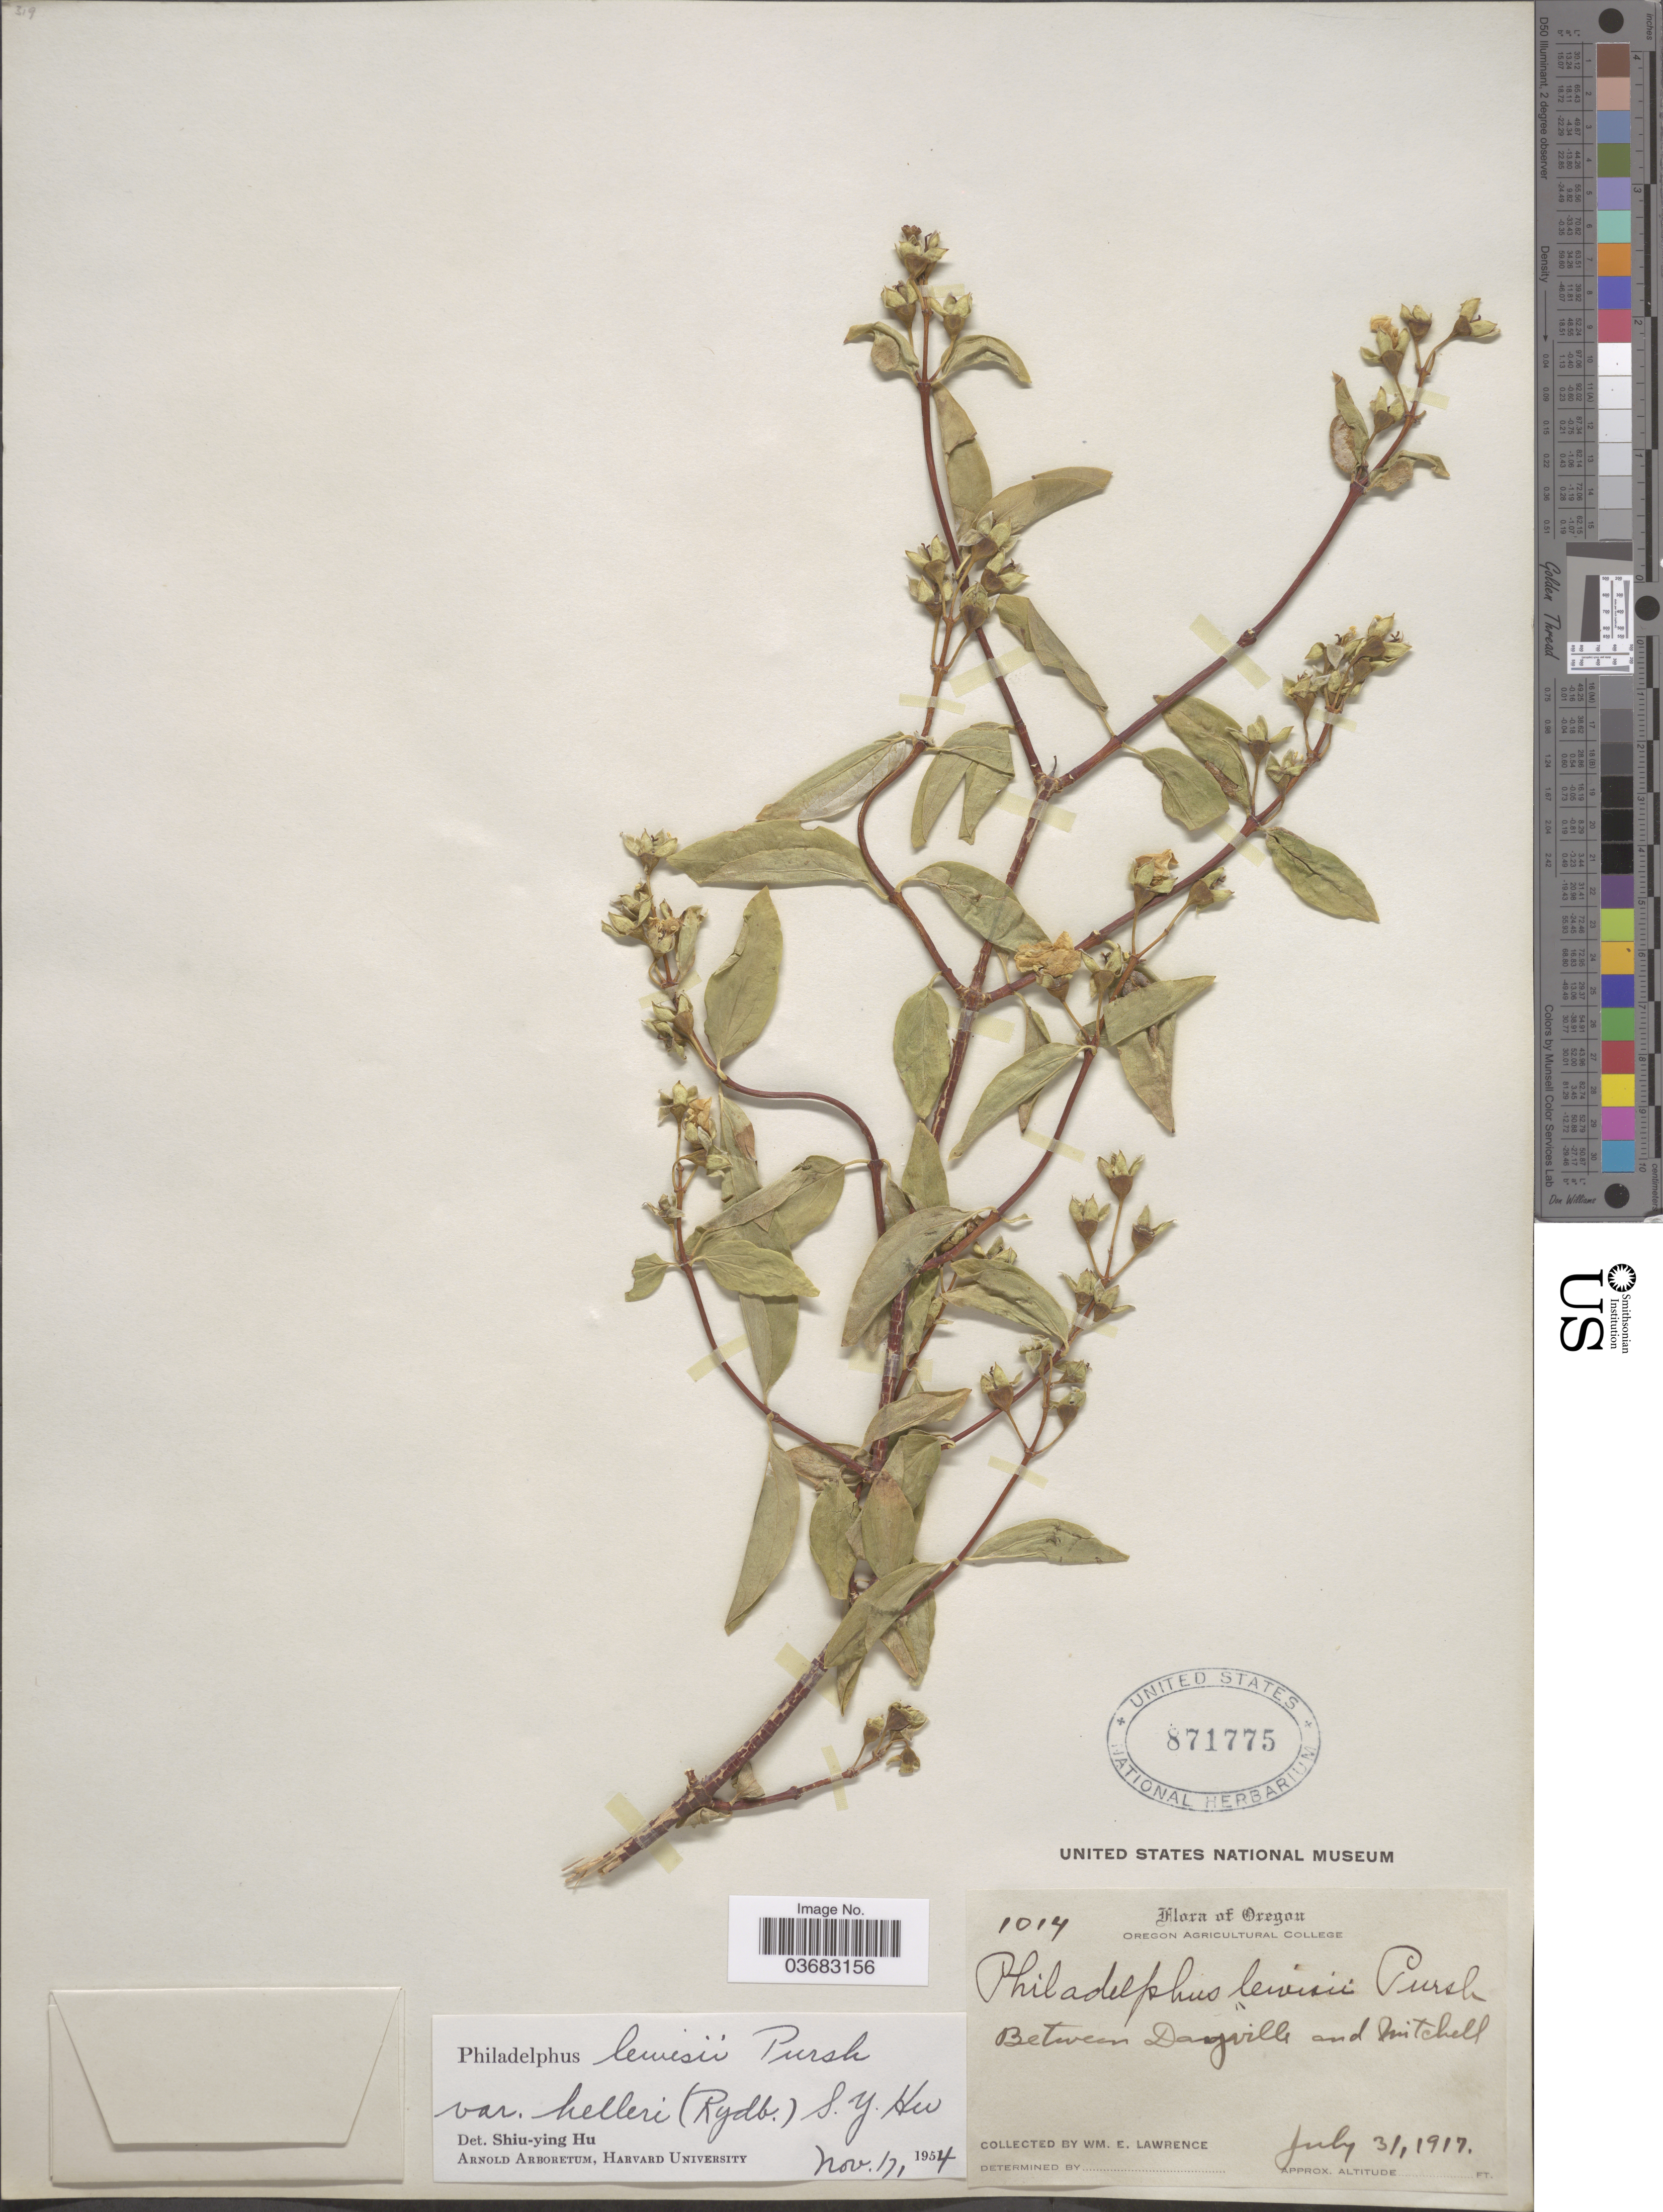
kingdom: Plantae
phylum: Tracheophyta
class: Magnoliopsida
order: Cornales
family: Hydrangeaceae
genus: Philadelphus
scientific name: Philadelphus lewisii var. helleri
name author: (Rydb.) S.Y. Hu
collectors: W. Lawrence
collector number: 1014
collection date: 1917-07-31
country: United States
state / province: Oregon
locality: Between Dayville and Mitchell.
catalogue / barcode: US 871775